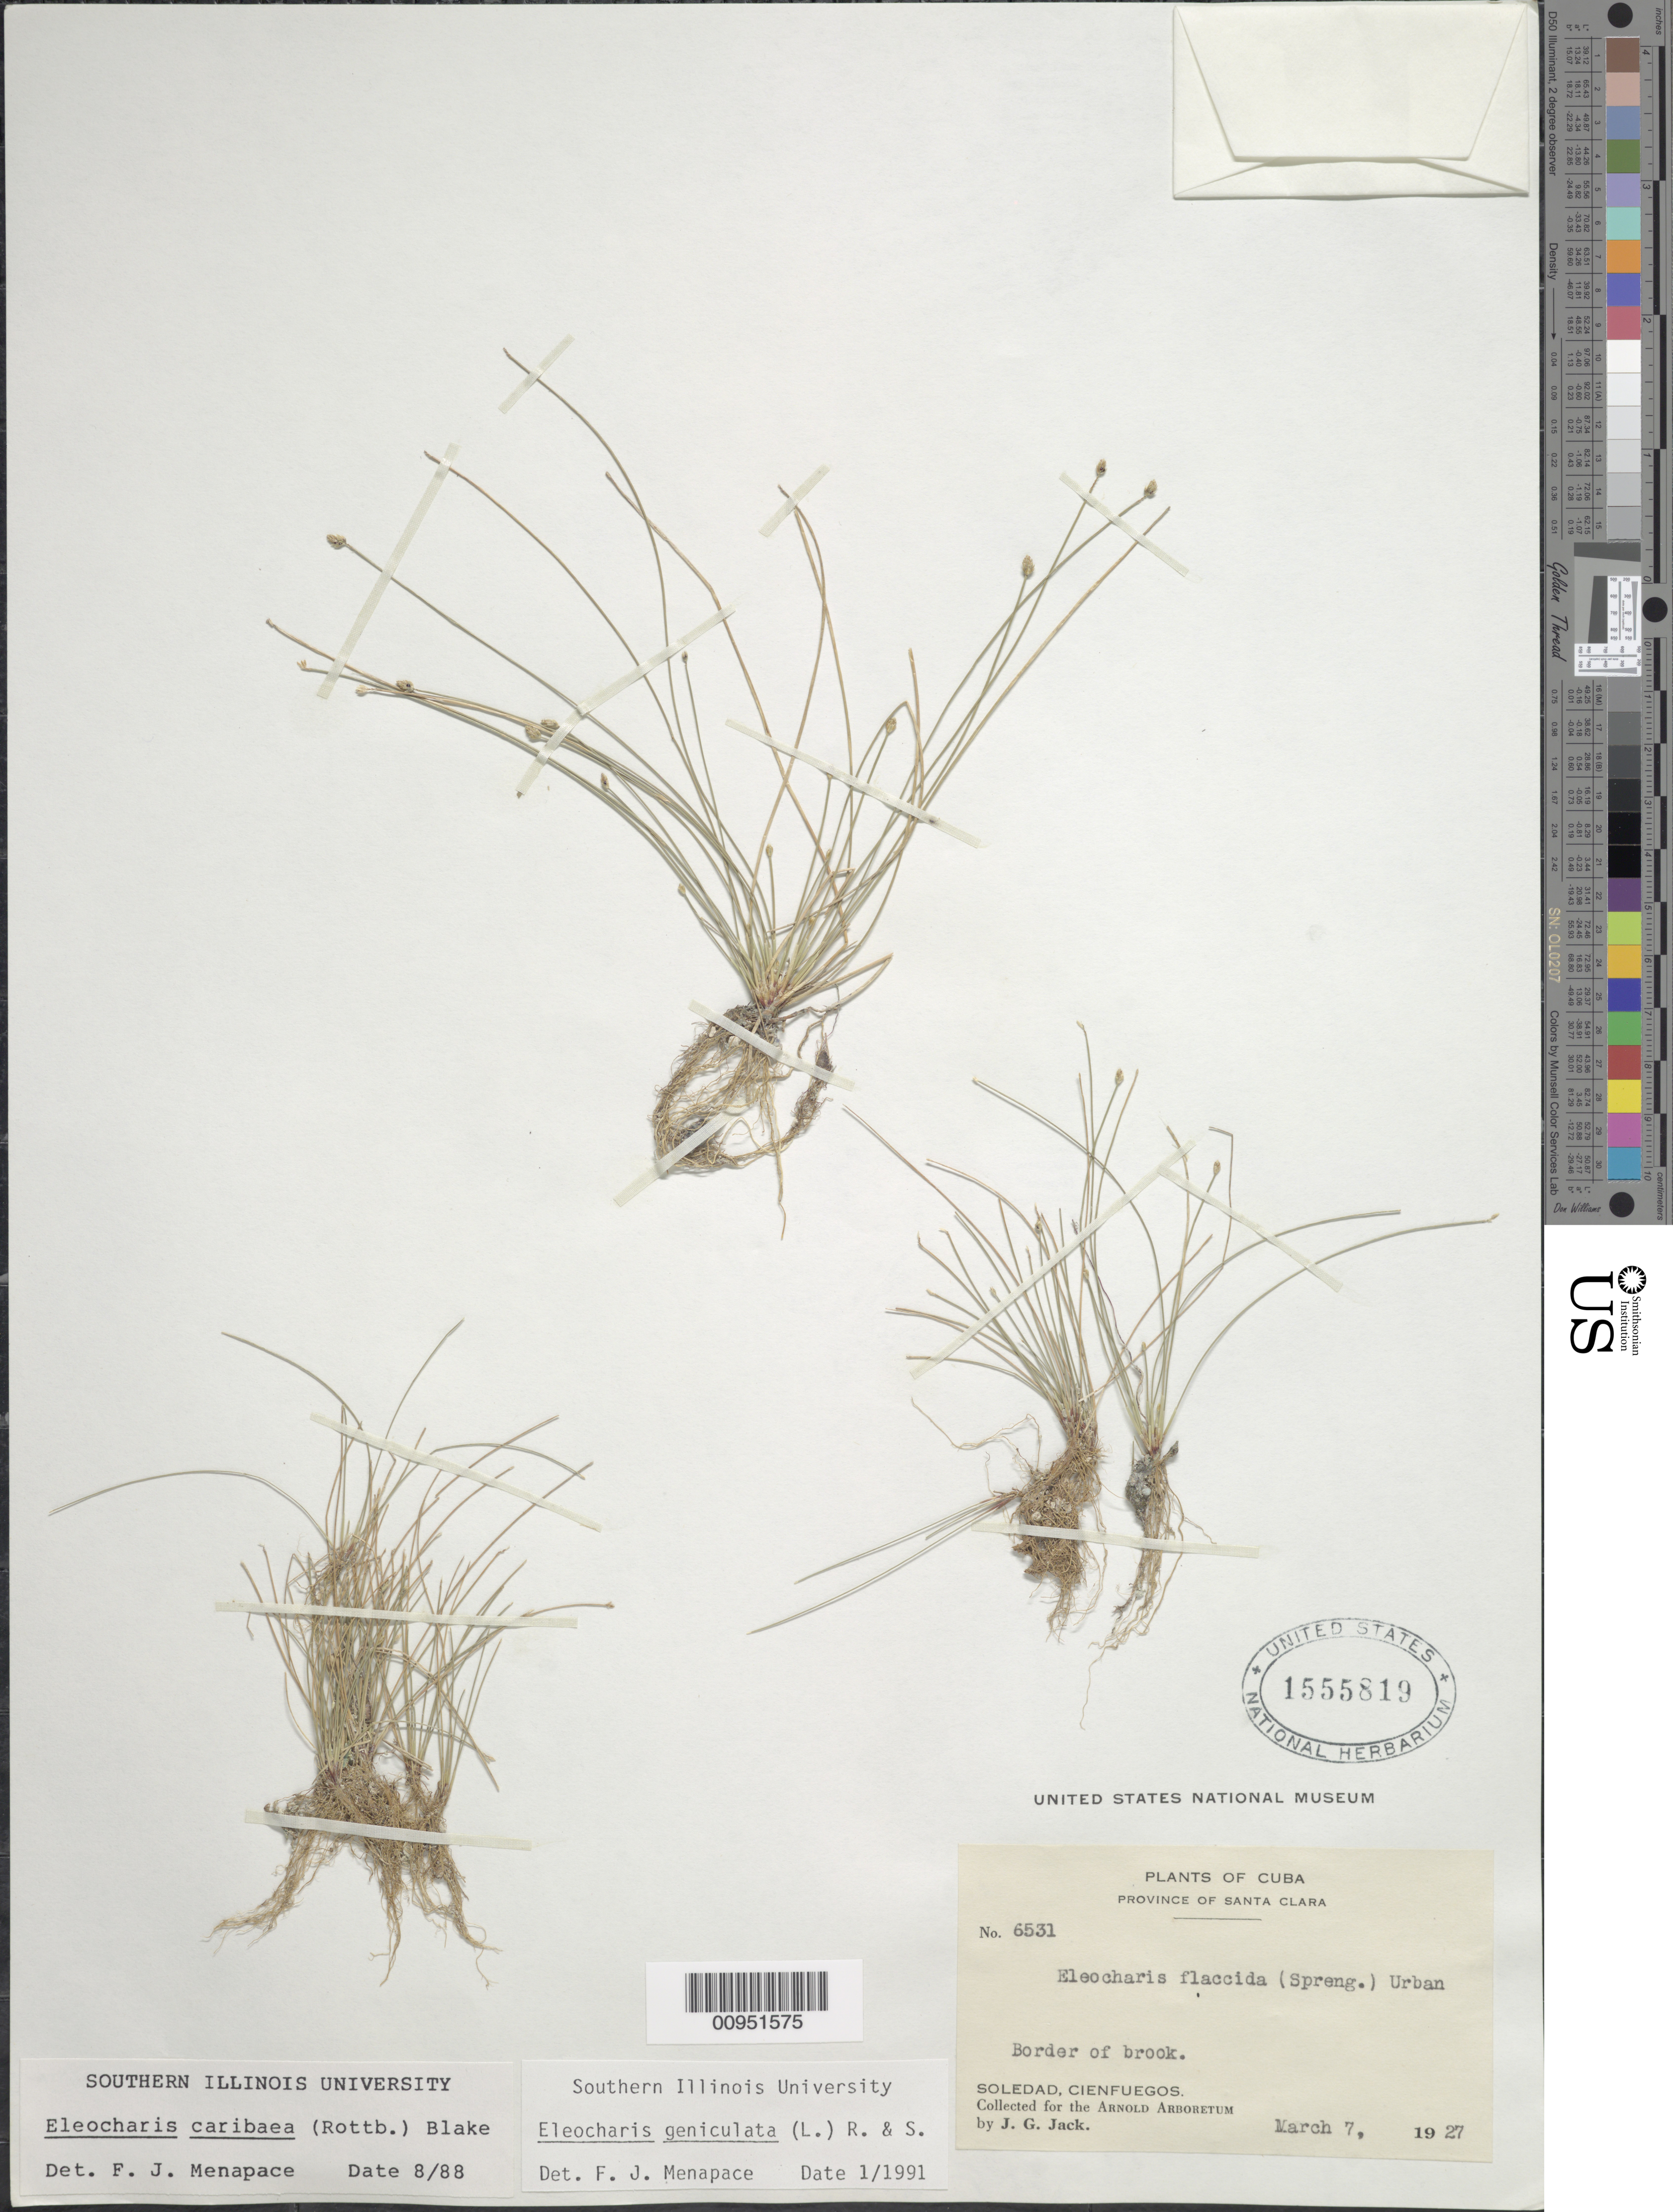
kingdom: Plantae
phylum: Tracheophyta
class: Liliopsida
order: Poales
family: Cyperaceae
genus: Eleocharis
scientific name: Eleocharis geniculata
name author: (L.) Roem. & Schult.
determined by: Menapace, F. J.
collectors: J. G. Jack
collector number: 6531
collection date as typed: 07 Mar 1927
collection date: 1927-03-07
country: Cuba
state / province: Cienfuegos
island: Cuba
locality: Soledad, Cienfuegos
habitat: Border of brook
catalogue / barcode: US 1555819